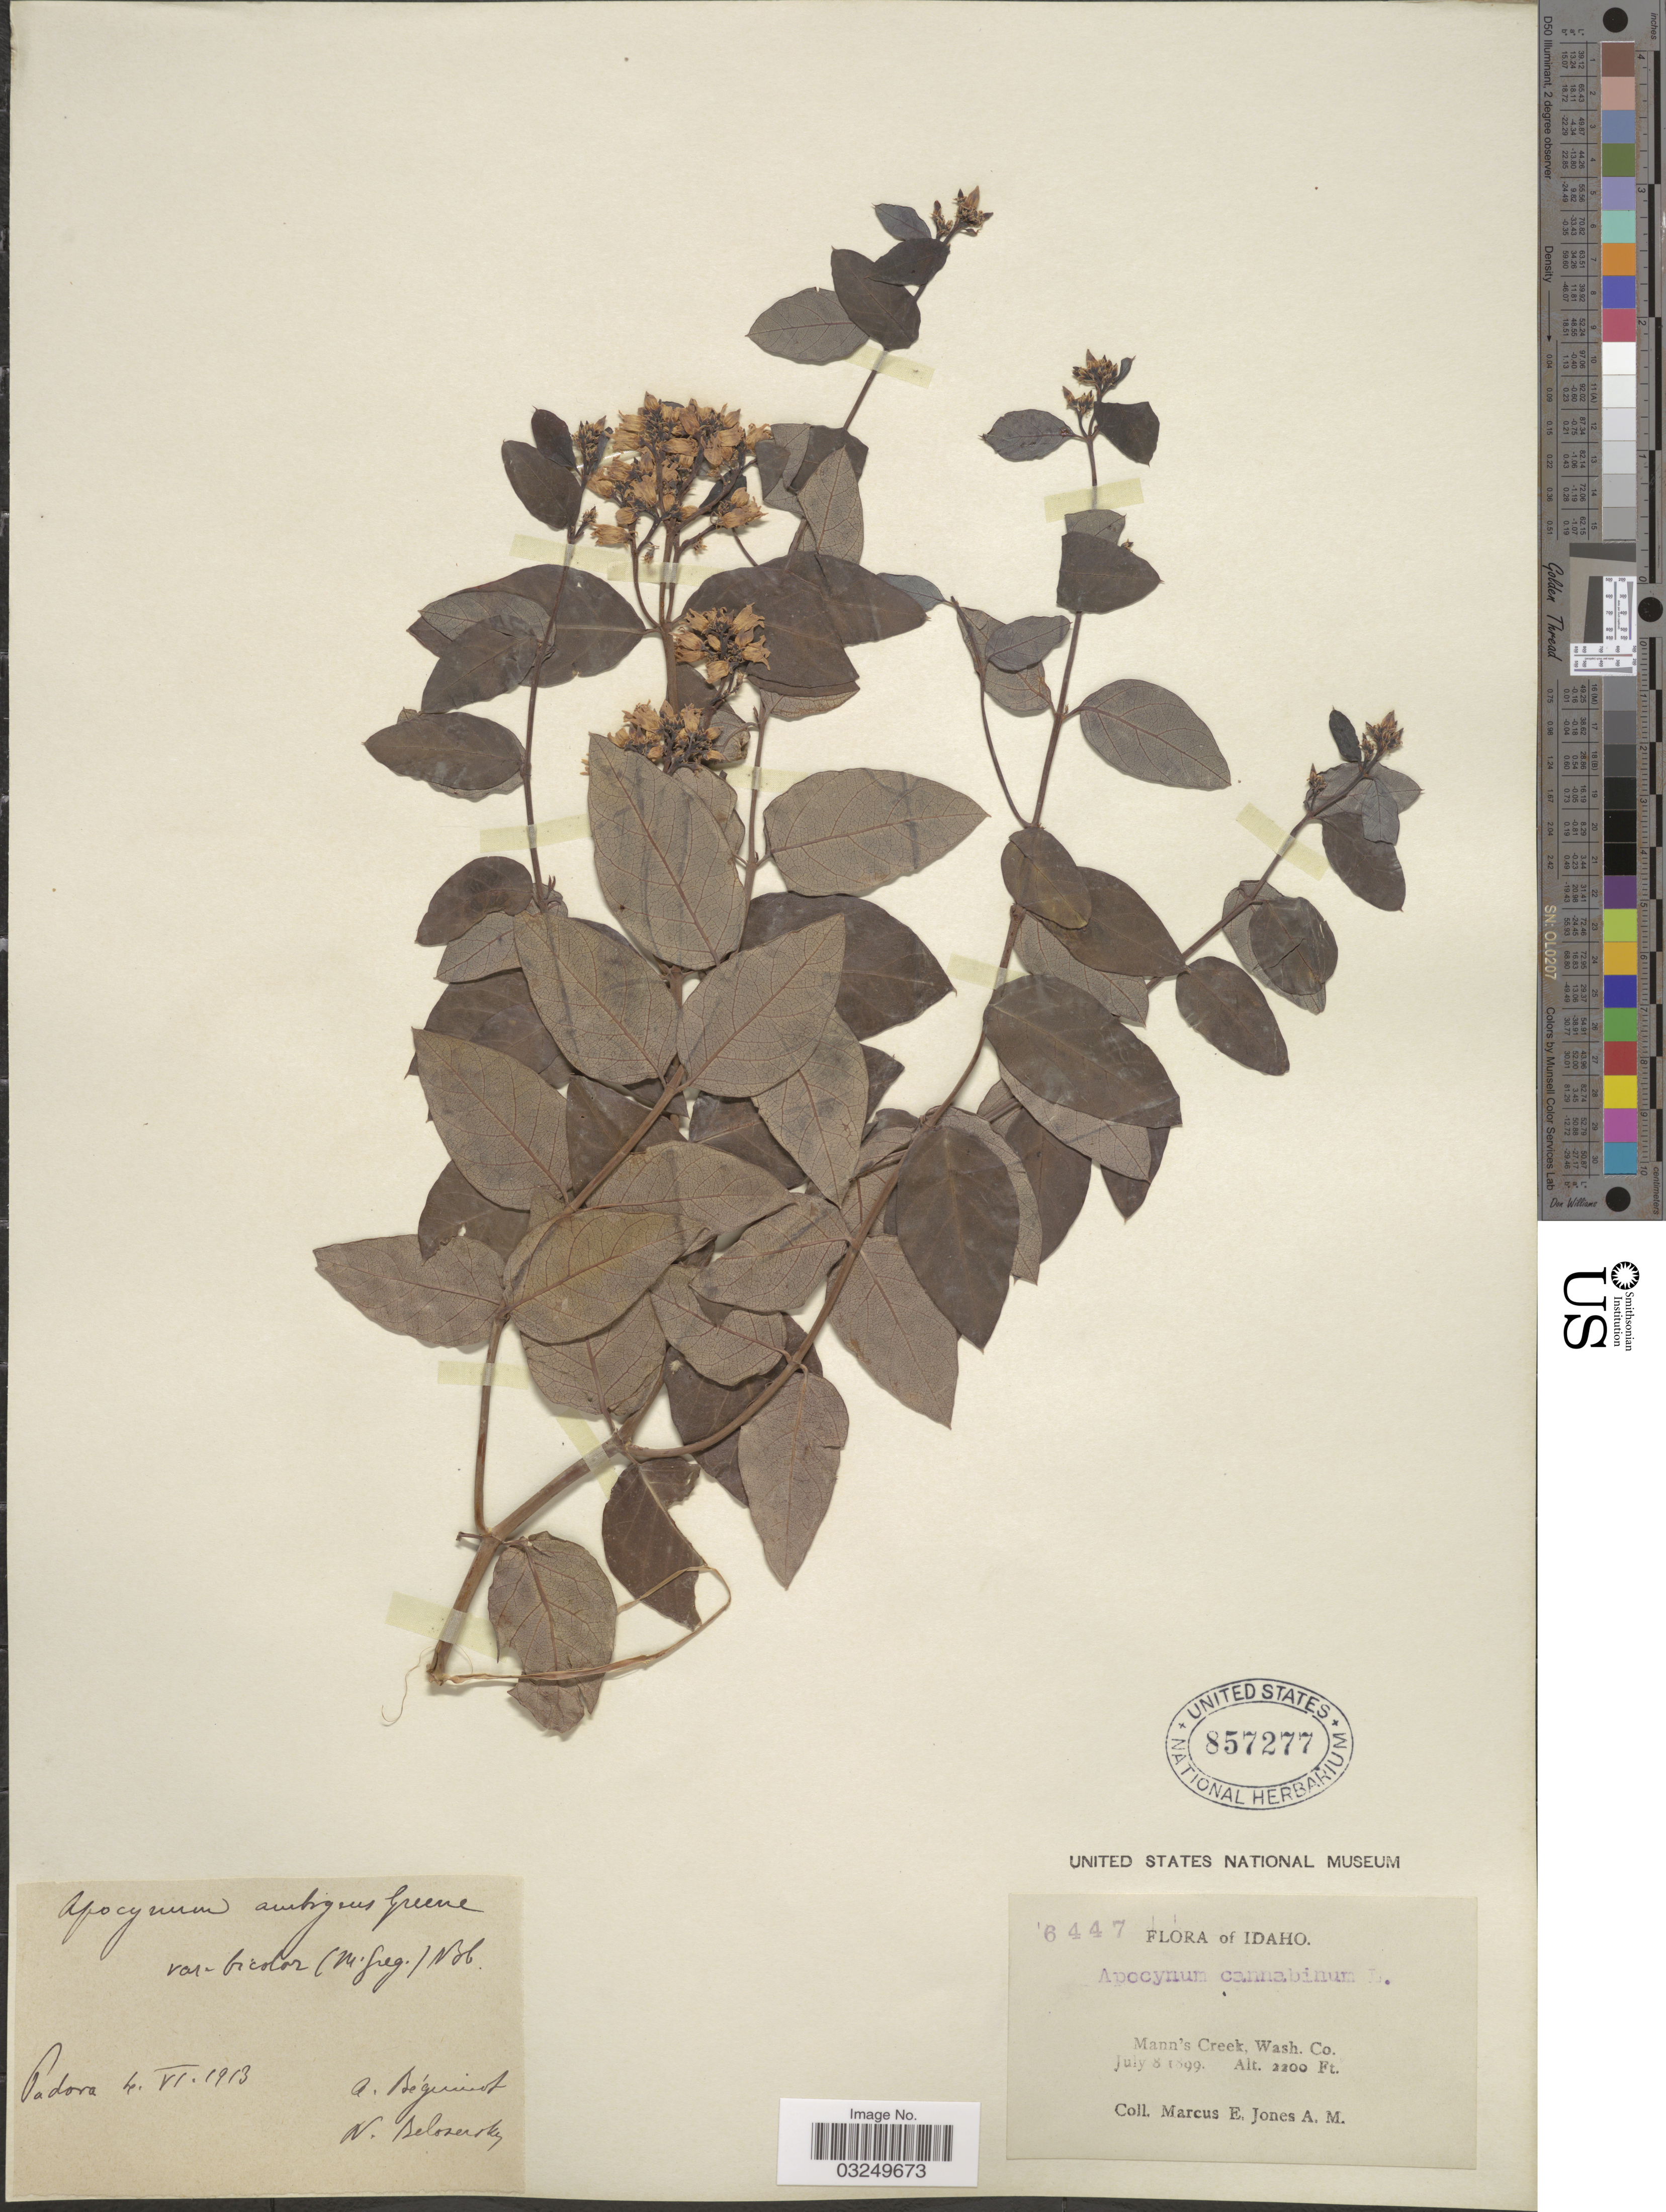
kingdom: Plantae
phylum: Tracheophyta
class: Magnoliopsida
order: Gentianales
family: Apocynaceae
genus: Apocynum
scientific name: Apocynum bicolor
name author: E.A. McGregor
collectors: M. E. Jones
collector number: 6447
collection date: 1899-07-08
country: United States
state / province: Idaho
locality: Mann's Creek, Wash. Co.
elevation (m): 671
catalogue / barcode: US 857277